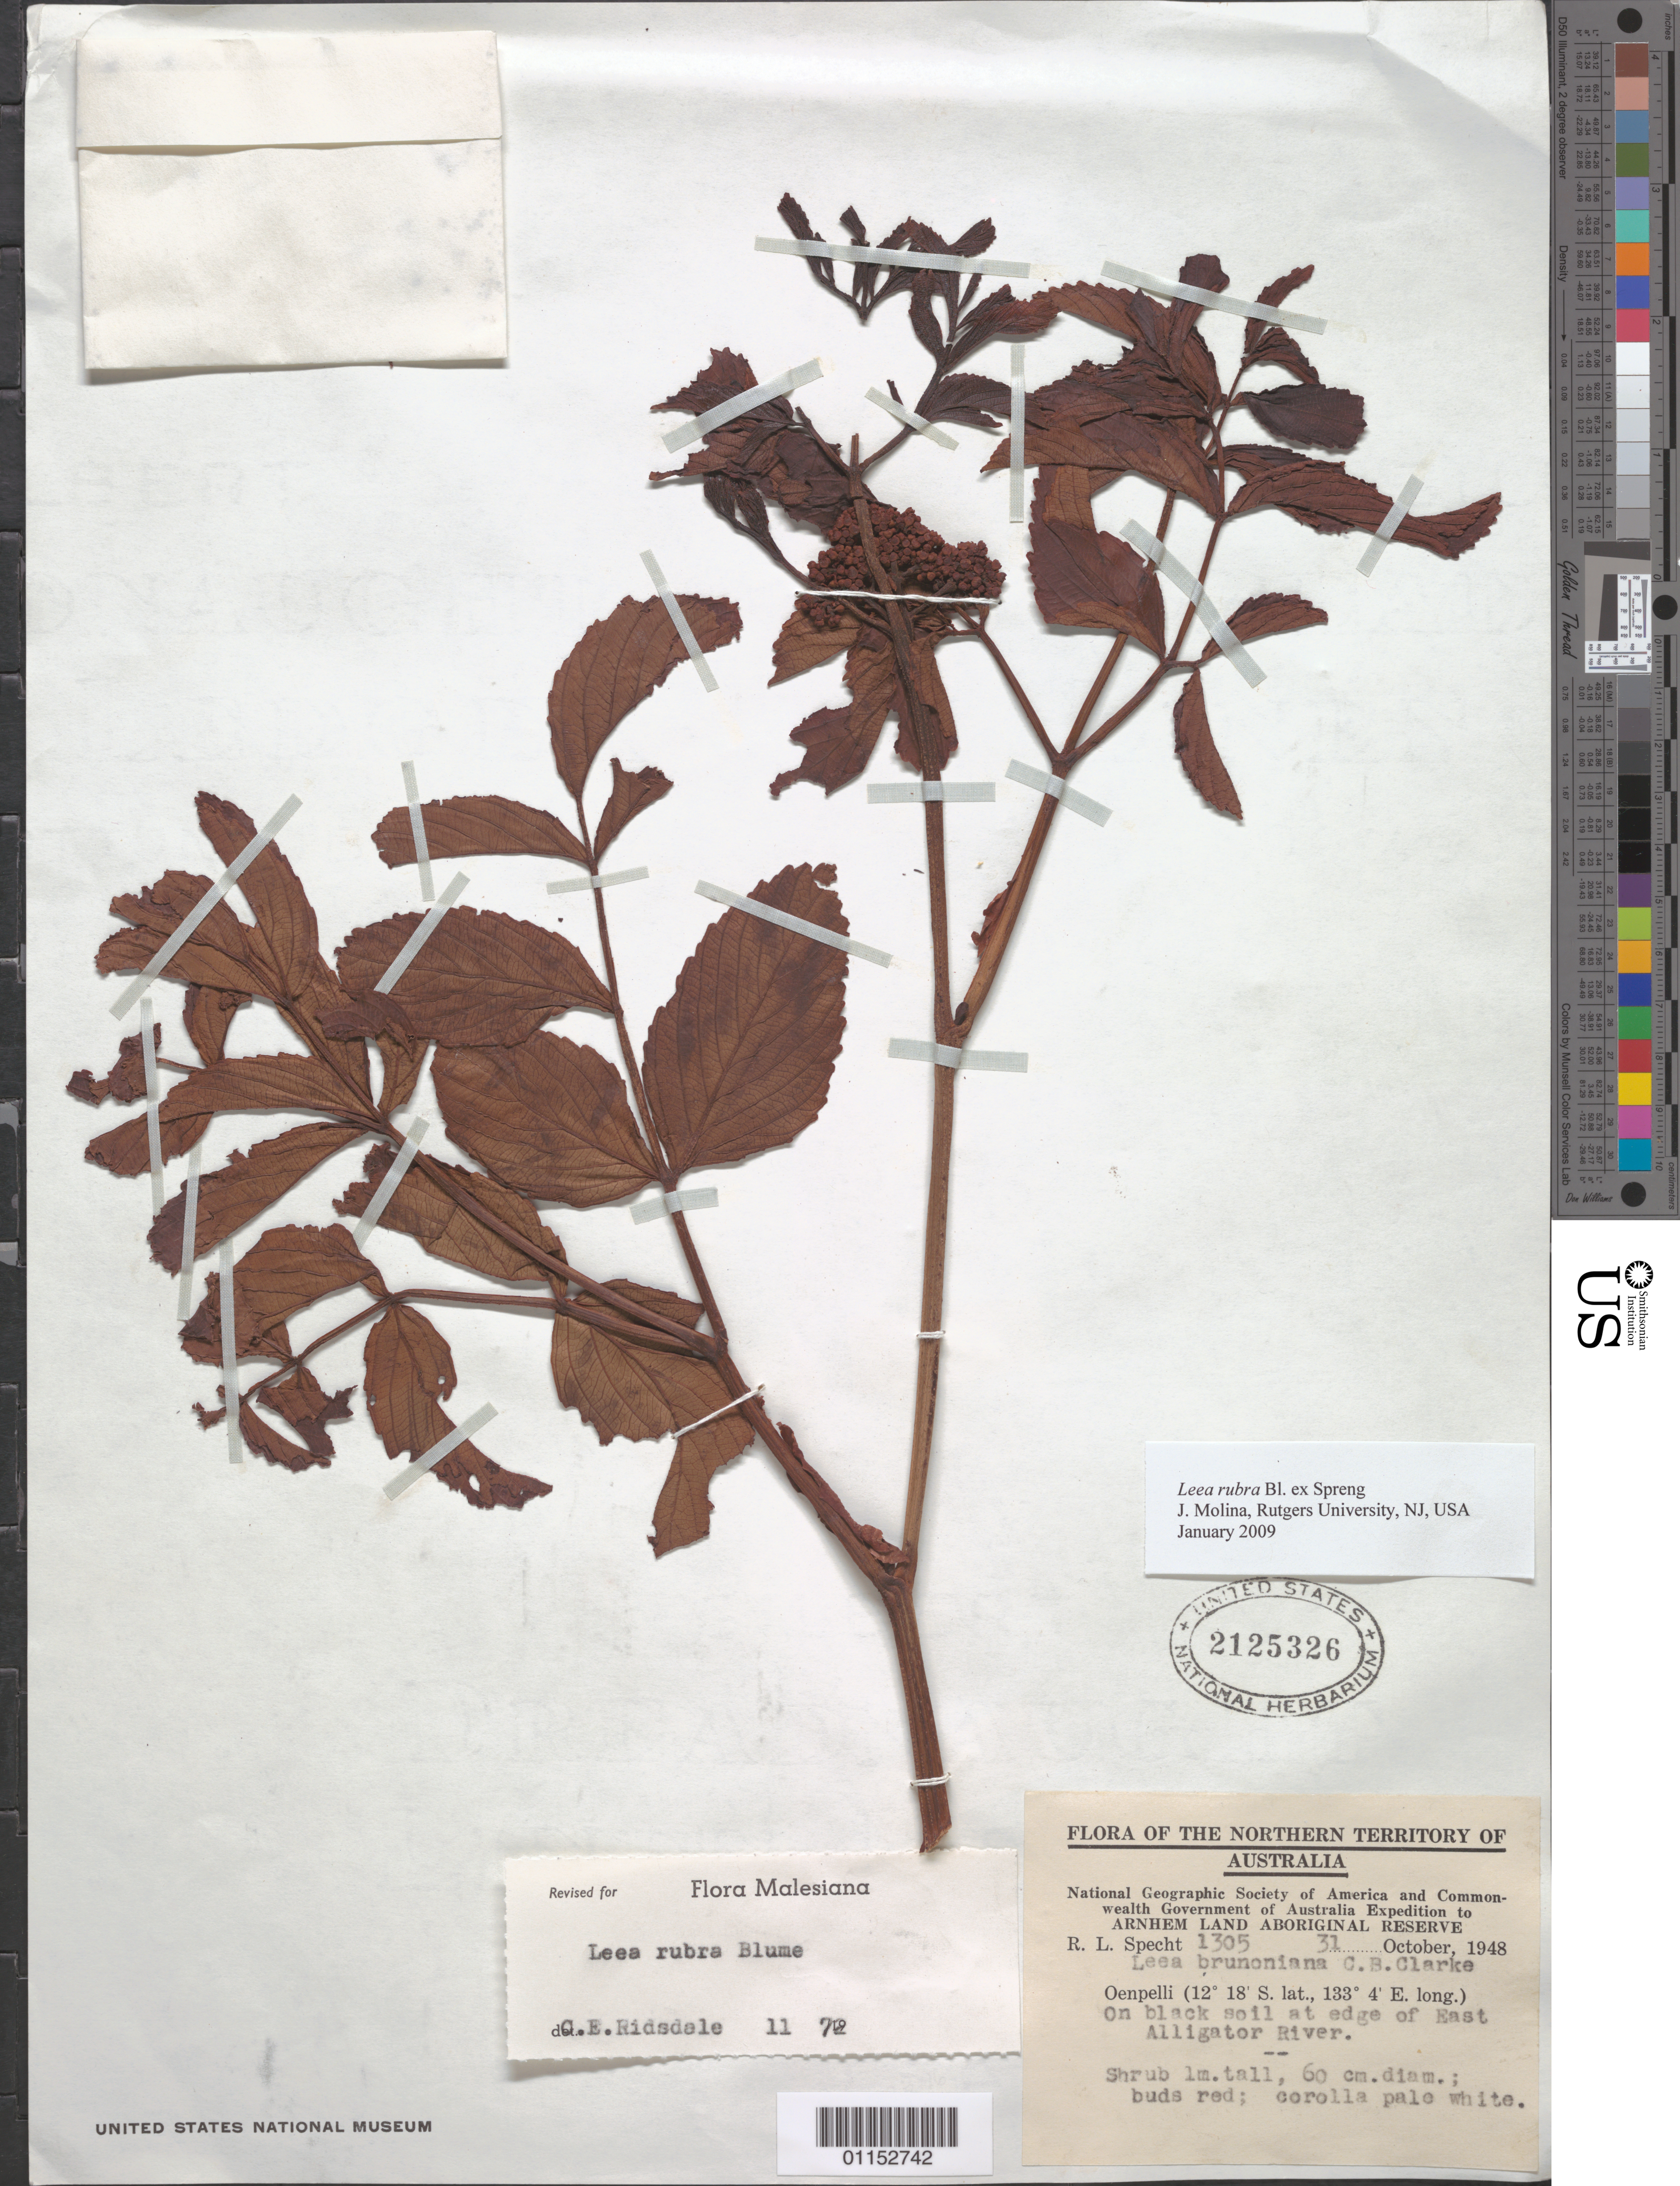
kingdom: Plantae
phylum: Tracheophyta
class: Magnoliopsida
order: Vitales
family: Vitaceae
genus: Leea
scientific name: Leea rubra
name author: Blume & Spreng.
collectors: R. L. Specht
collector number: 1305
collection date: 1948-10-31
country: Australia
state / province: Northern Territory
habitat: On black soil at edge of river. Shrub.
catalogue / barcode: US 2125326